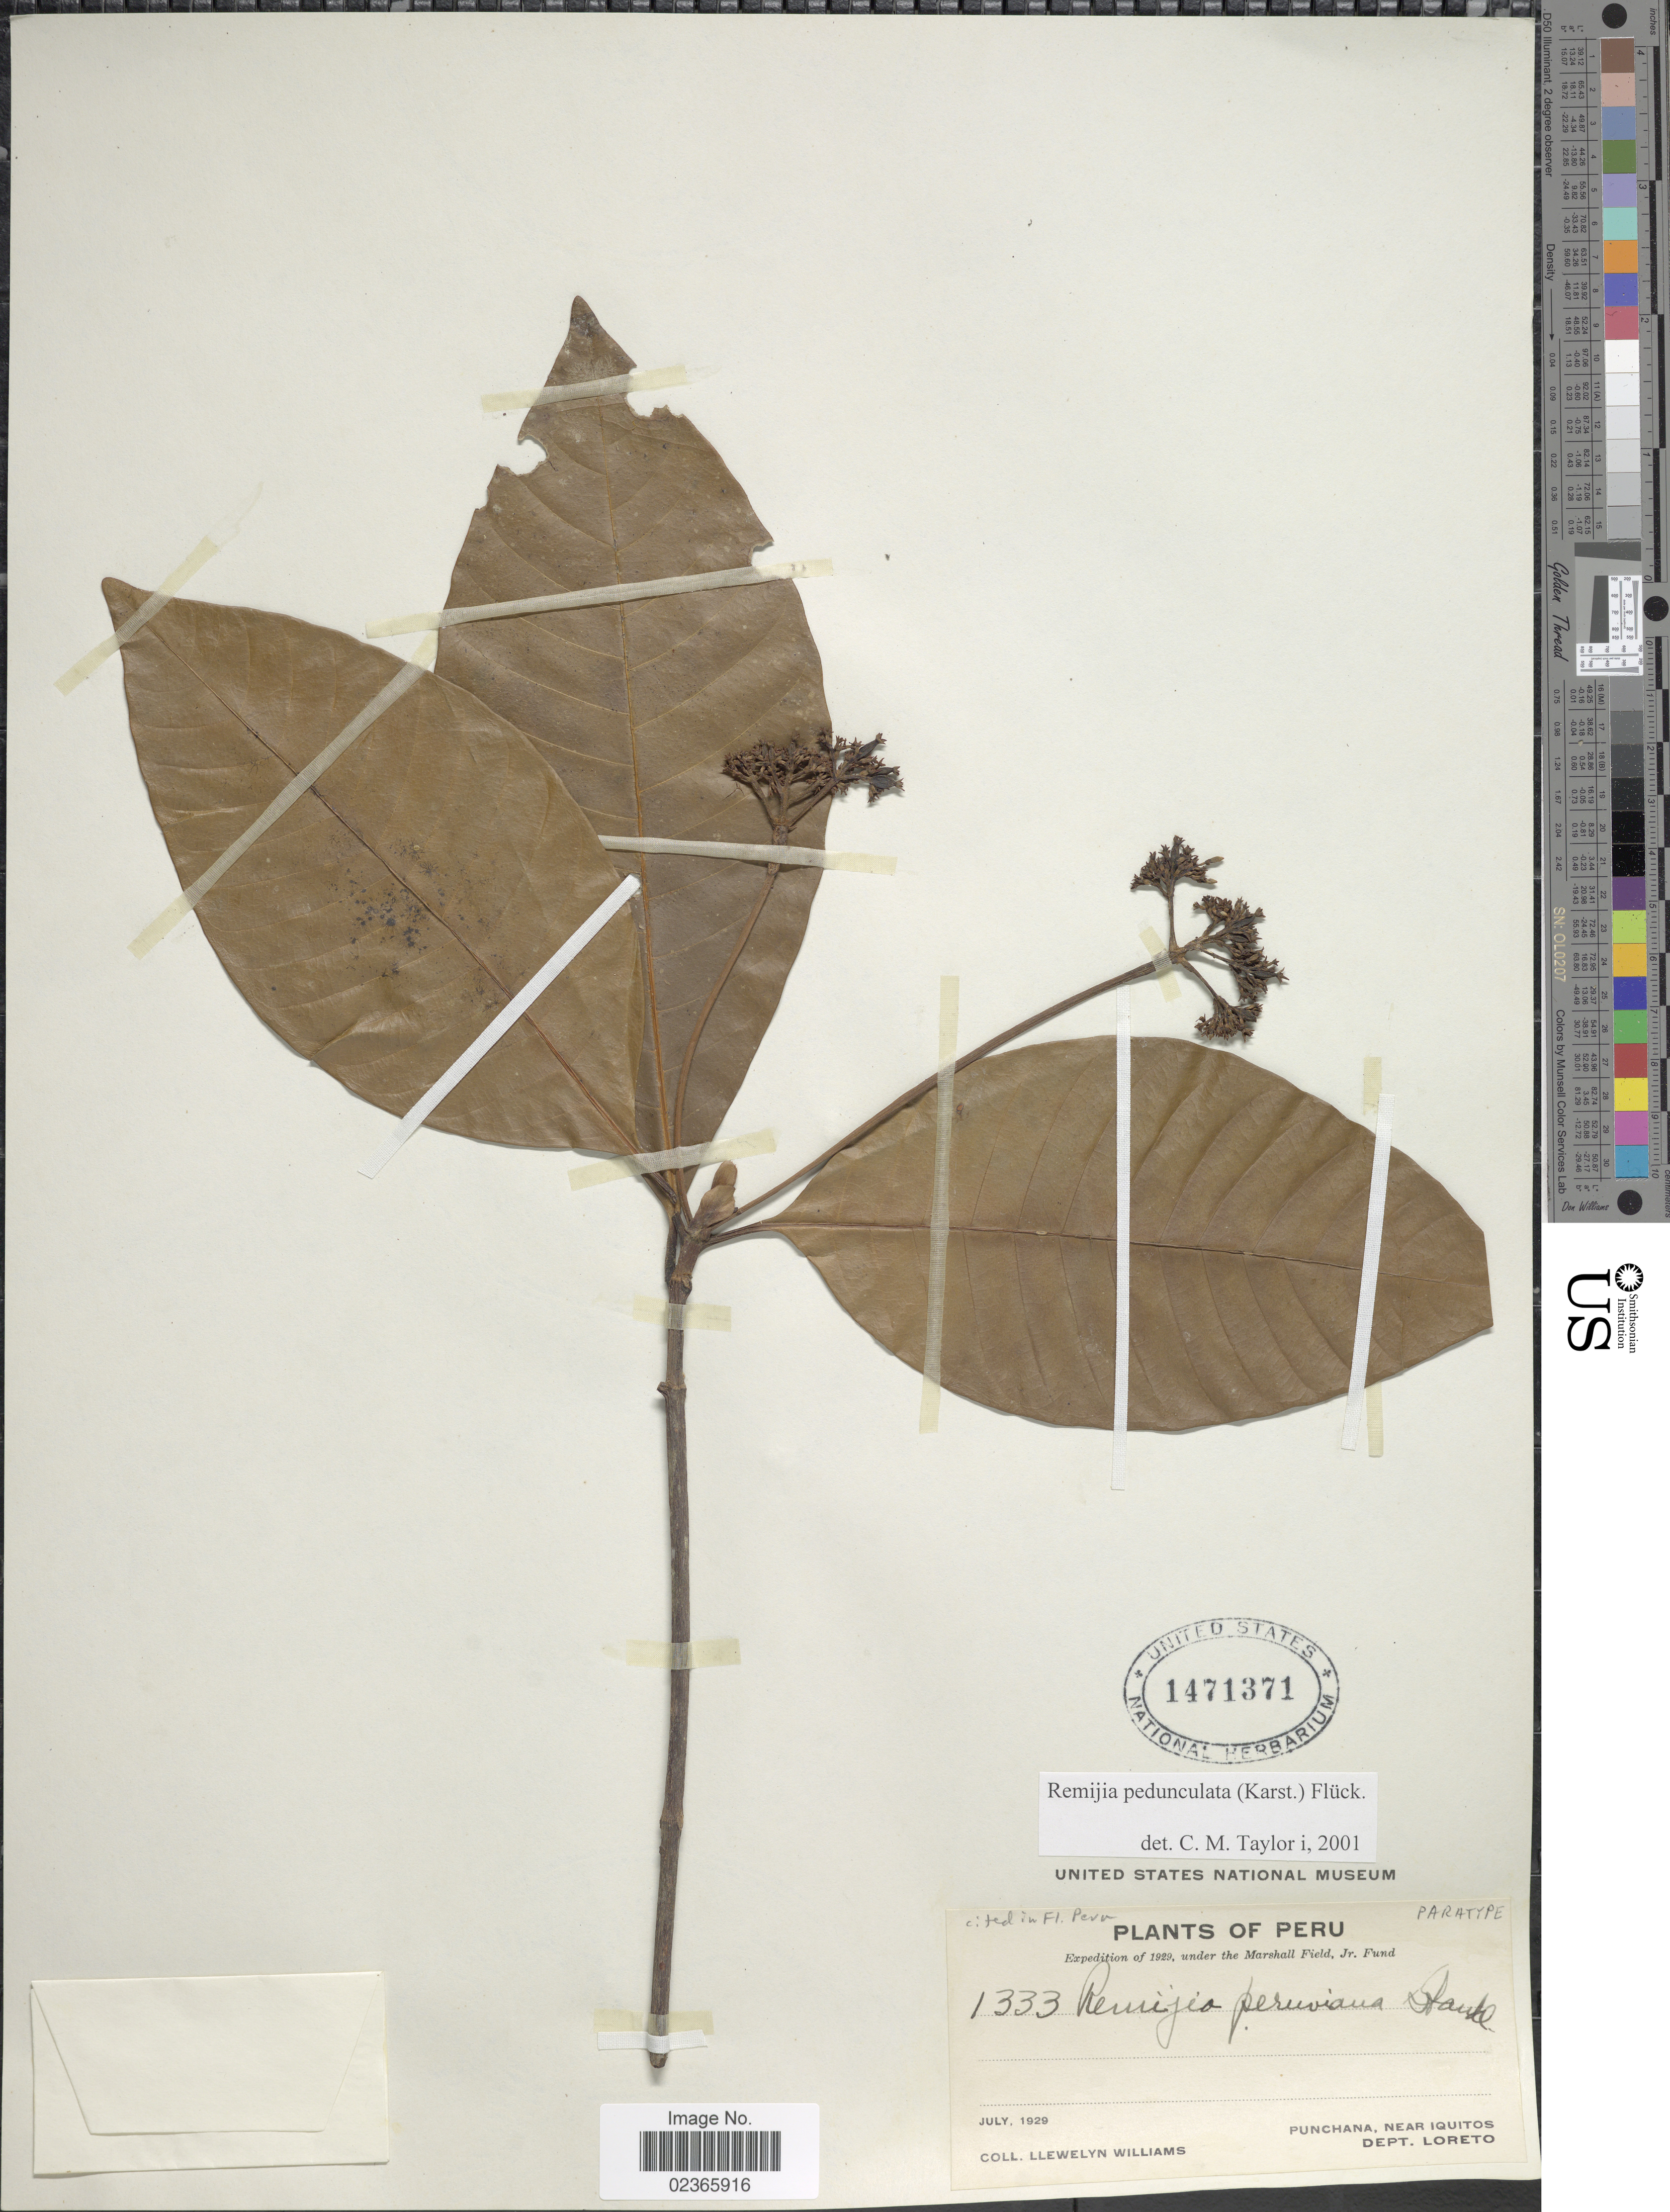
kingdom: Plantae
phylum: Tracheophyta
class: Magnoliopsida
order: Gentianales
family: Rubiaceae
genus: Remijia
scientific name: Remijia pedunculata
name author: (H. Karst.) Fluck.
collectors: Ll. Williams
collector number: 1333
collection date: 1929-07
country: Peru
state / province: Loreto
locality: Punchana, near Iquitos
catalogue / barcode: US 1471371